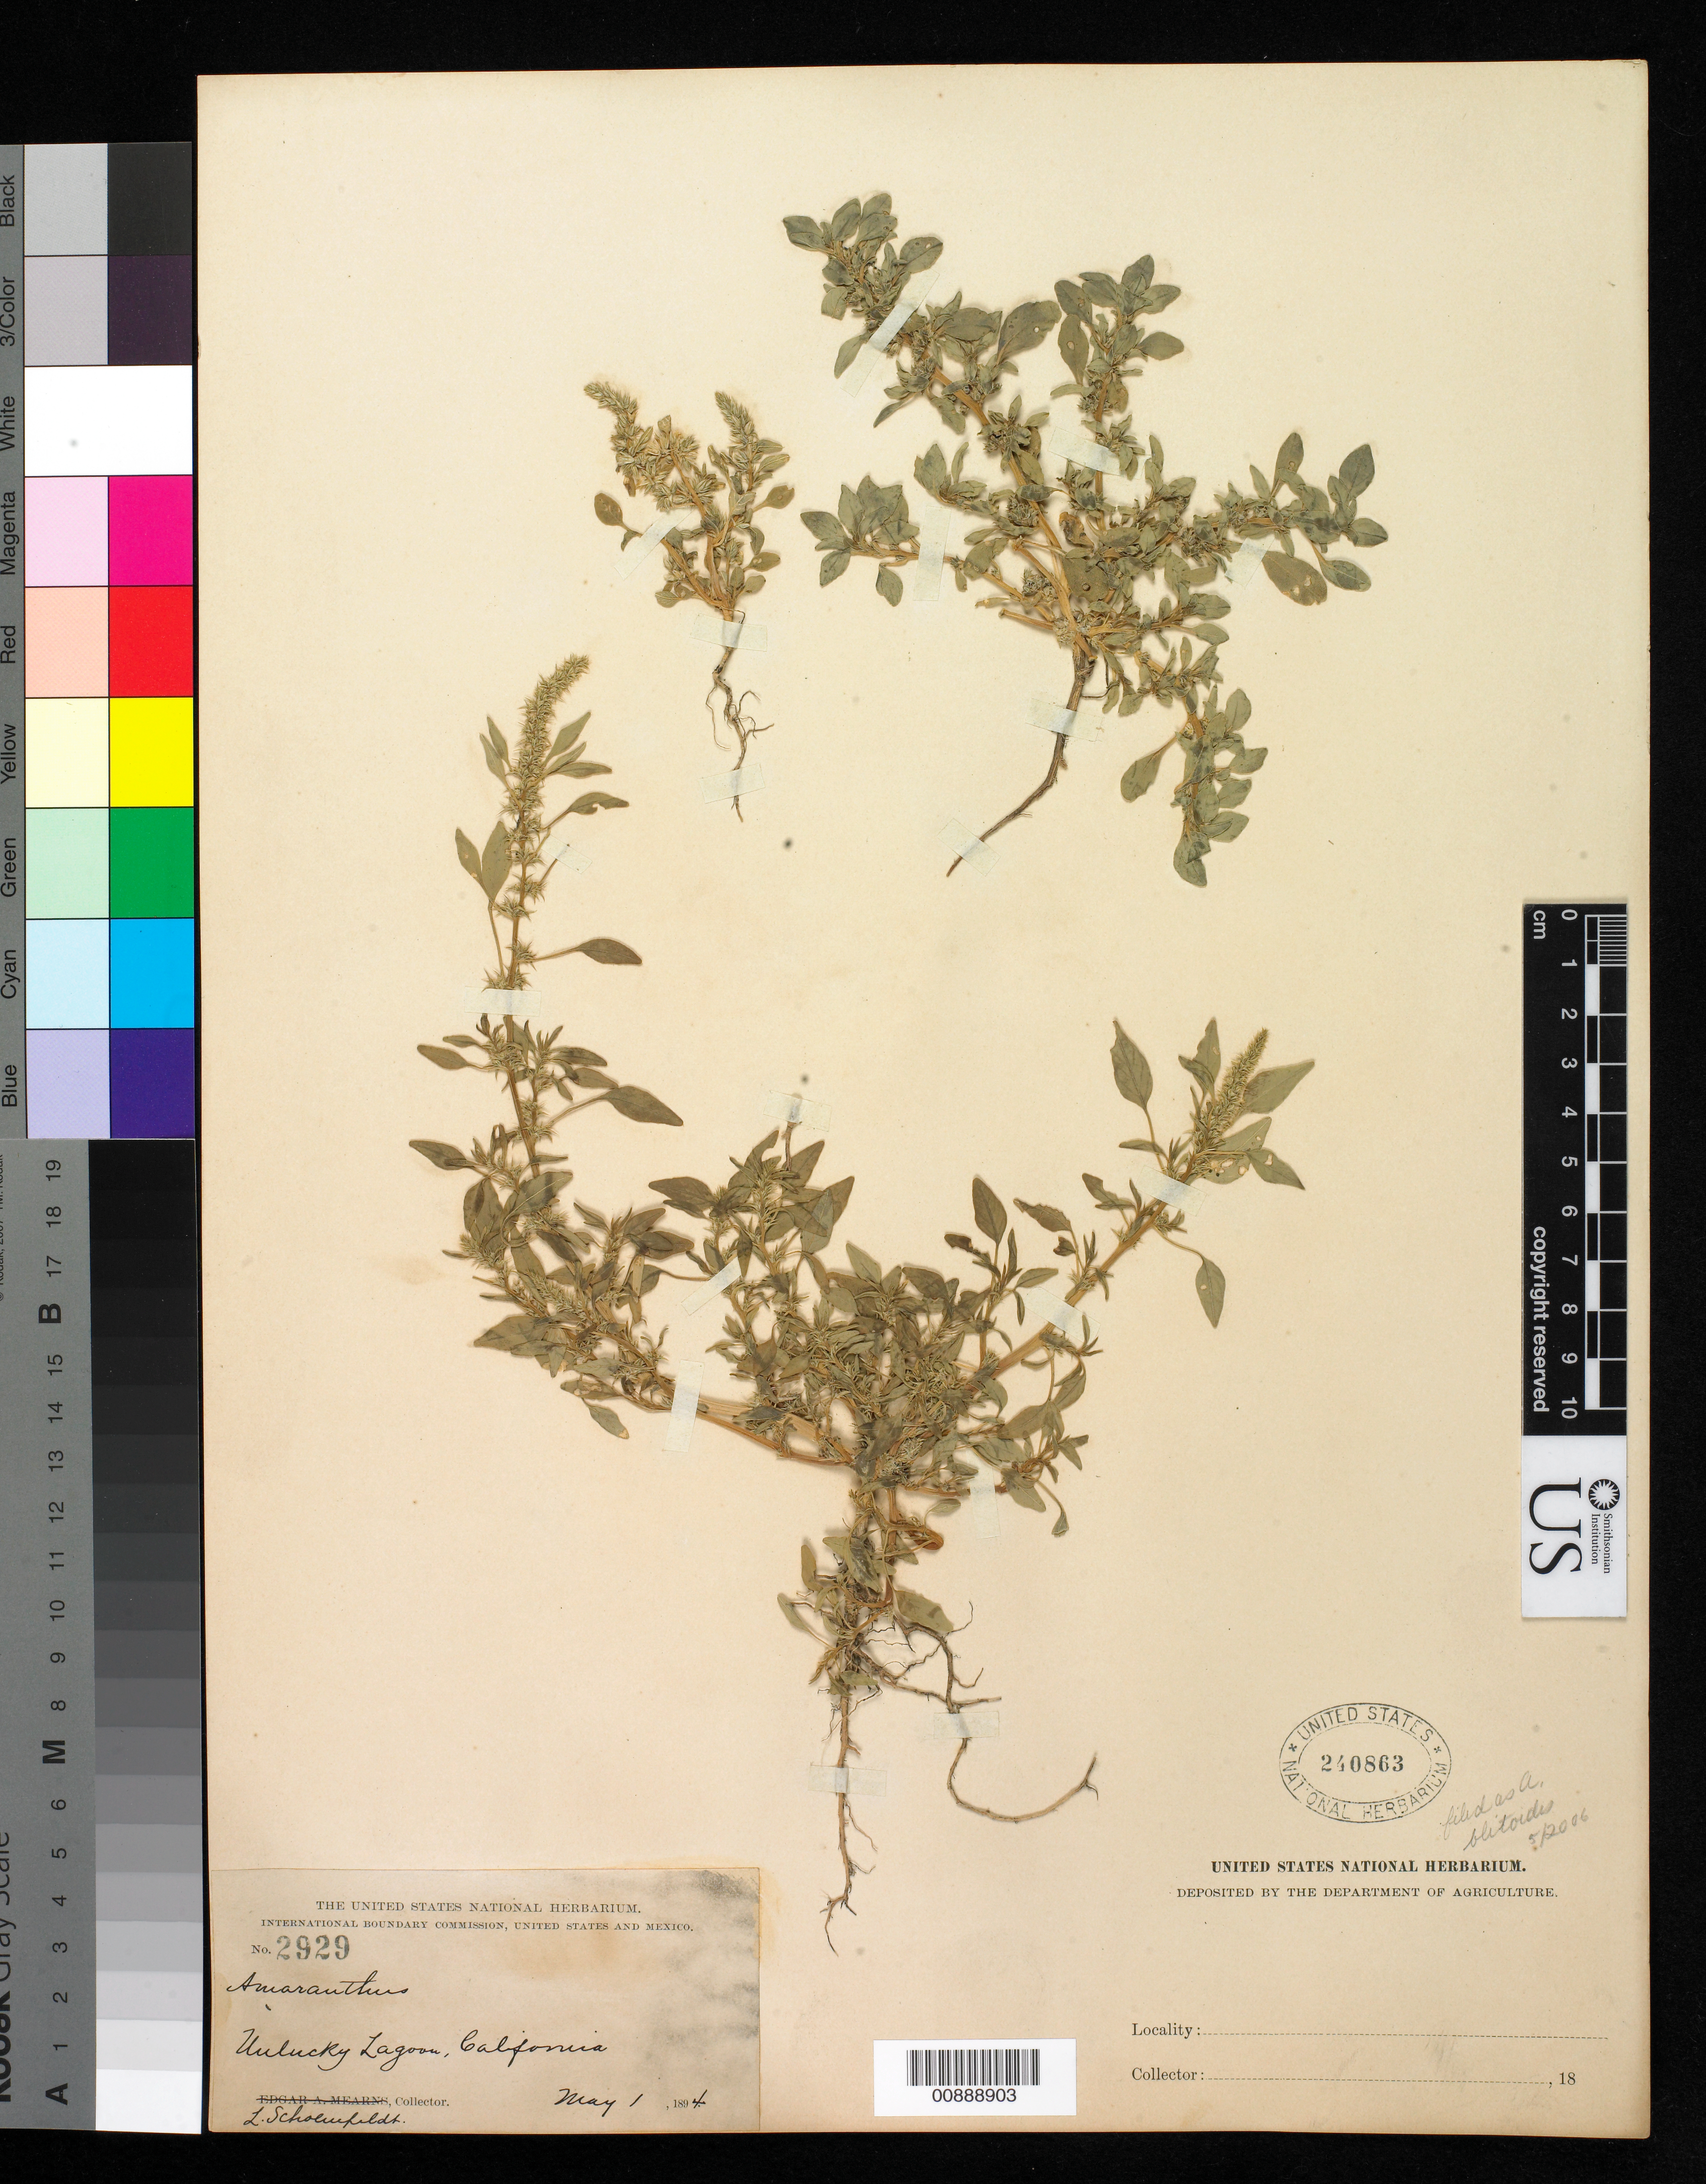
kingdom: Plantae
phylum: Tracheophyta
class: Magnoliopsida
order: Caryophyllales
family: Amaranthaceae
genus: Amaranthus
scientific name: Amaranthus blitoides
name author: S. Watson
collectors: L. Schoenfeldt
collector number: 2929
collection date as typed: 01 May 1894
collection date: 1894-05-01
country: United States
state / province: California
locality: Unlucky Lagoon, California.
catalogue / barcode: US 240863